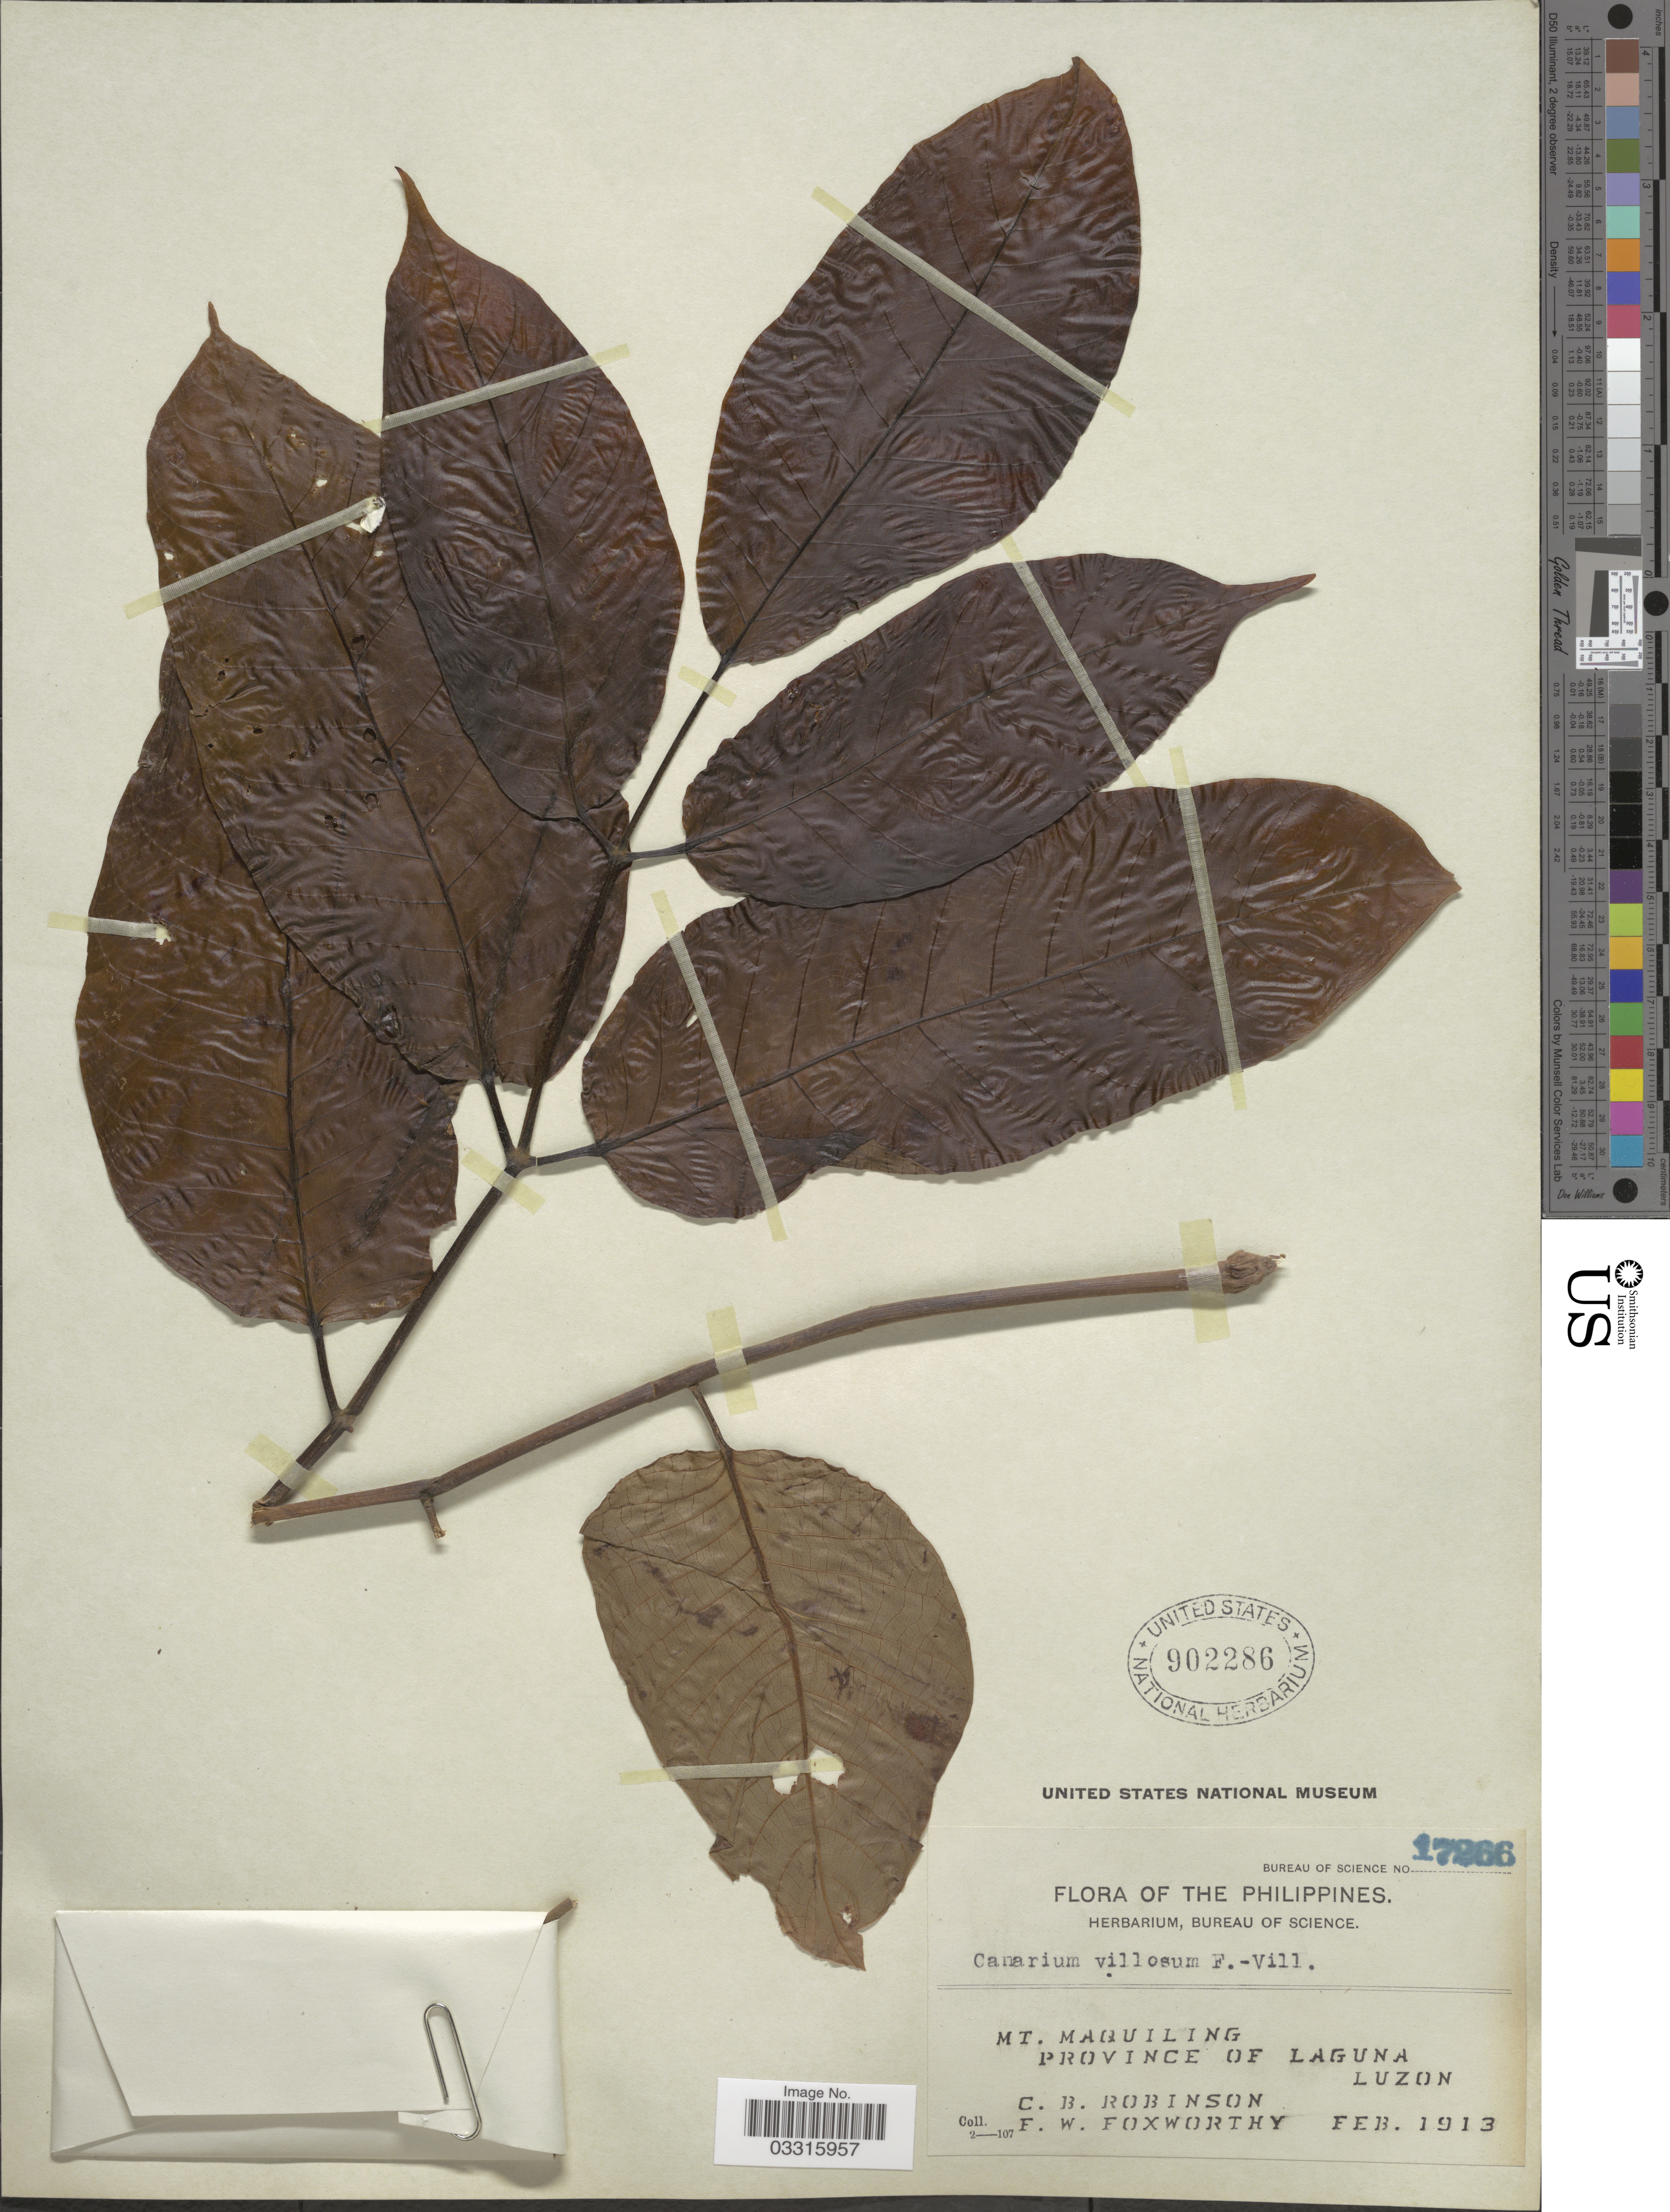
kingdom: Plantae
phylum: Tracheophyta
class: Magnoliopsida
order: Sapindales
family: Burseraceae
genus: Canarium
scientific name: Canarium asperum subsp. asperum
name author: Benth.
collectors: C. Robinson & F. W. Foxworthy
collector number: Bureau of Science 17266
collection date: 1913-02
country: Philippines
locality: Mt. Maquiling, Province of Laguna, Luzon.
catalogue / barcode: US 902286